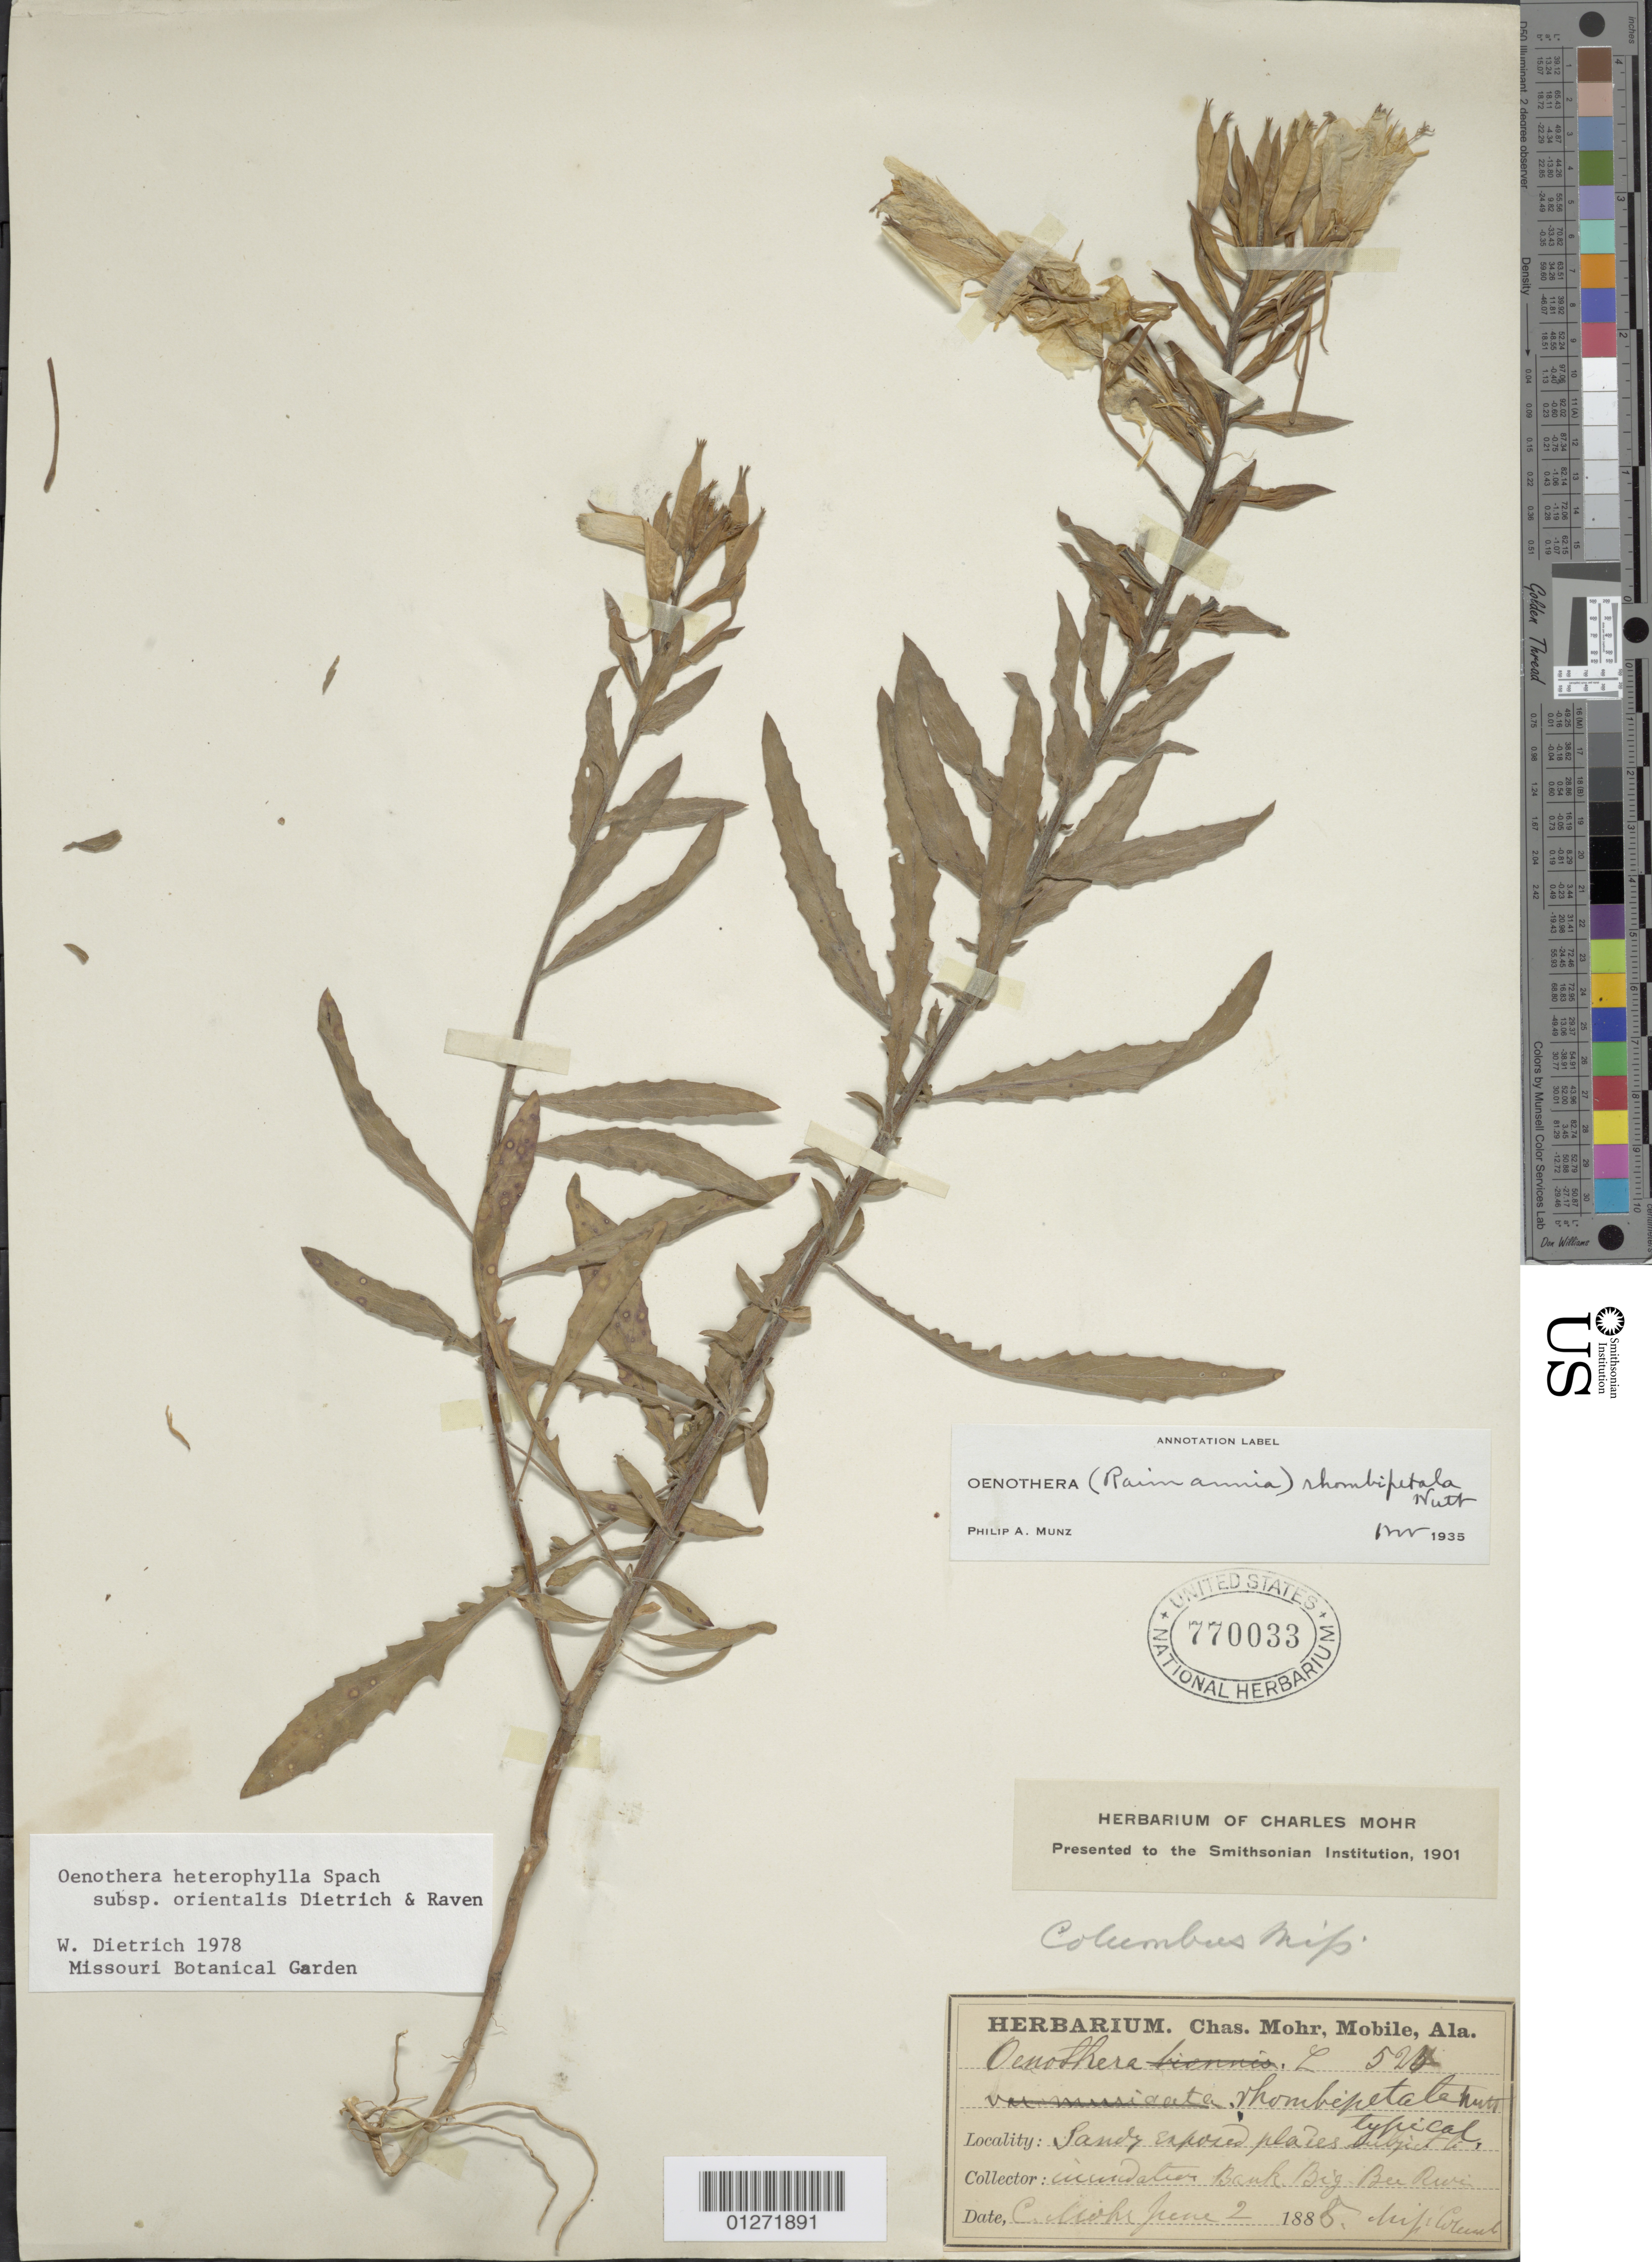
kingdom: Plantae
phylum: Tracheophyta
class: Magnoliopsida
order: Myrtales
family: Onagraceae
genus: Oenothera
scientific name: Oenothera heterophylla subsp. orientalis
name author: W. Dietr. et al.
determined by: Dietrich, W.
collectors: C. T. Mohr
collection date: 1888-06-02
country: United States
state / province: Alabama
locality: Banks of Tombigbee River.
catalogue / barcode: US 770033